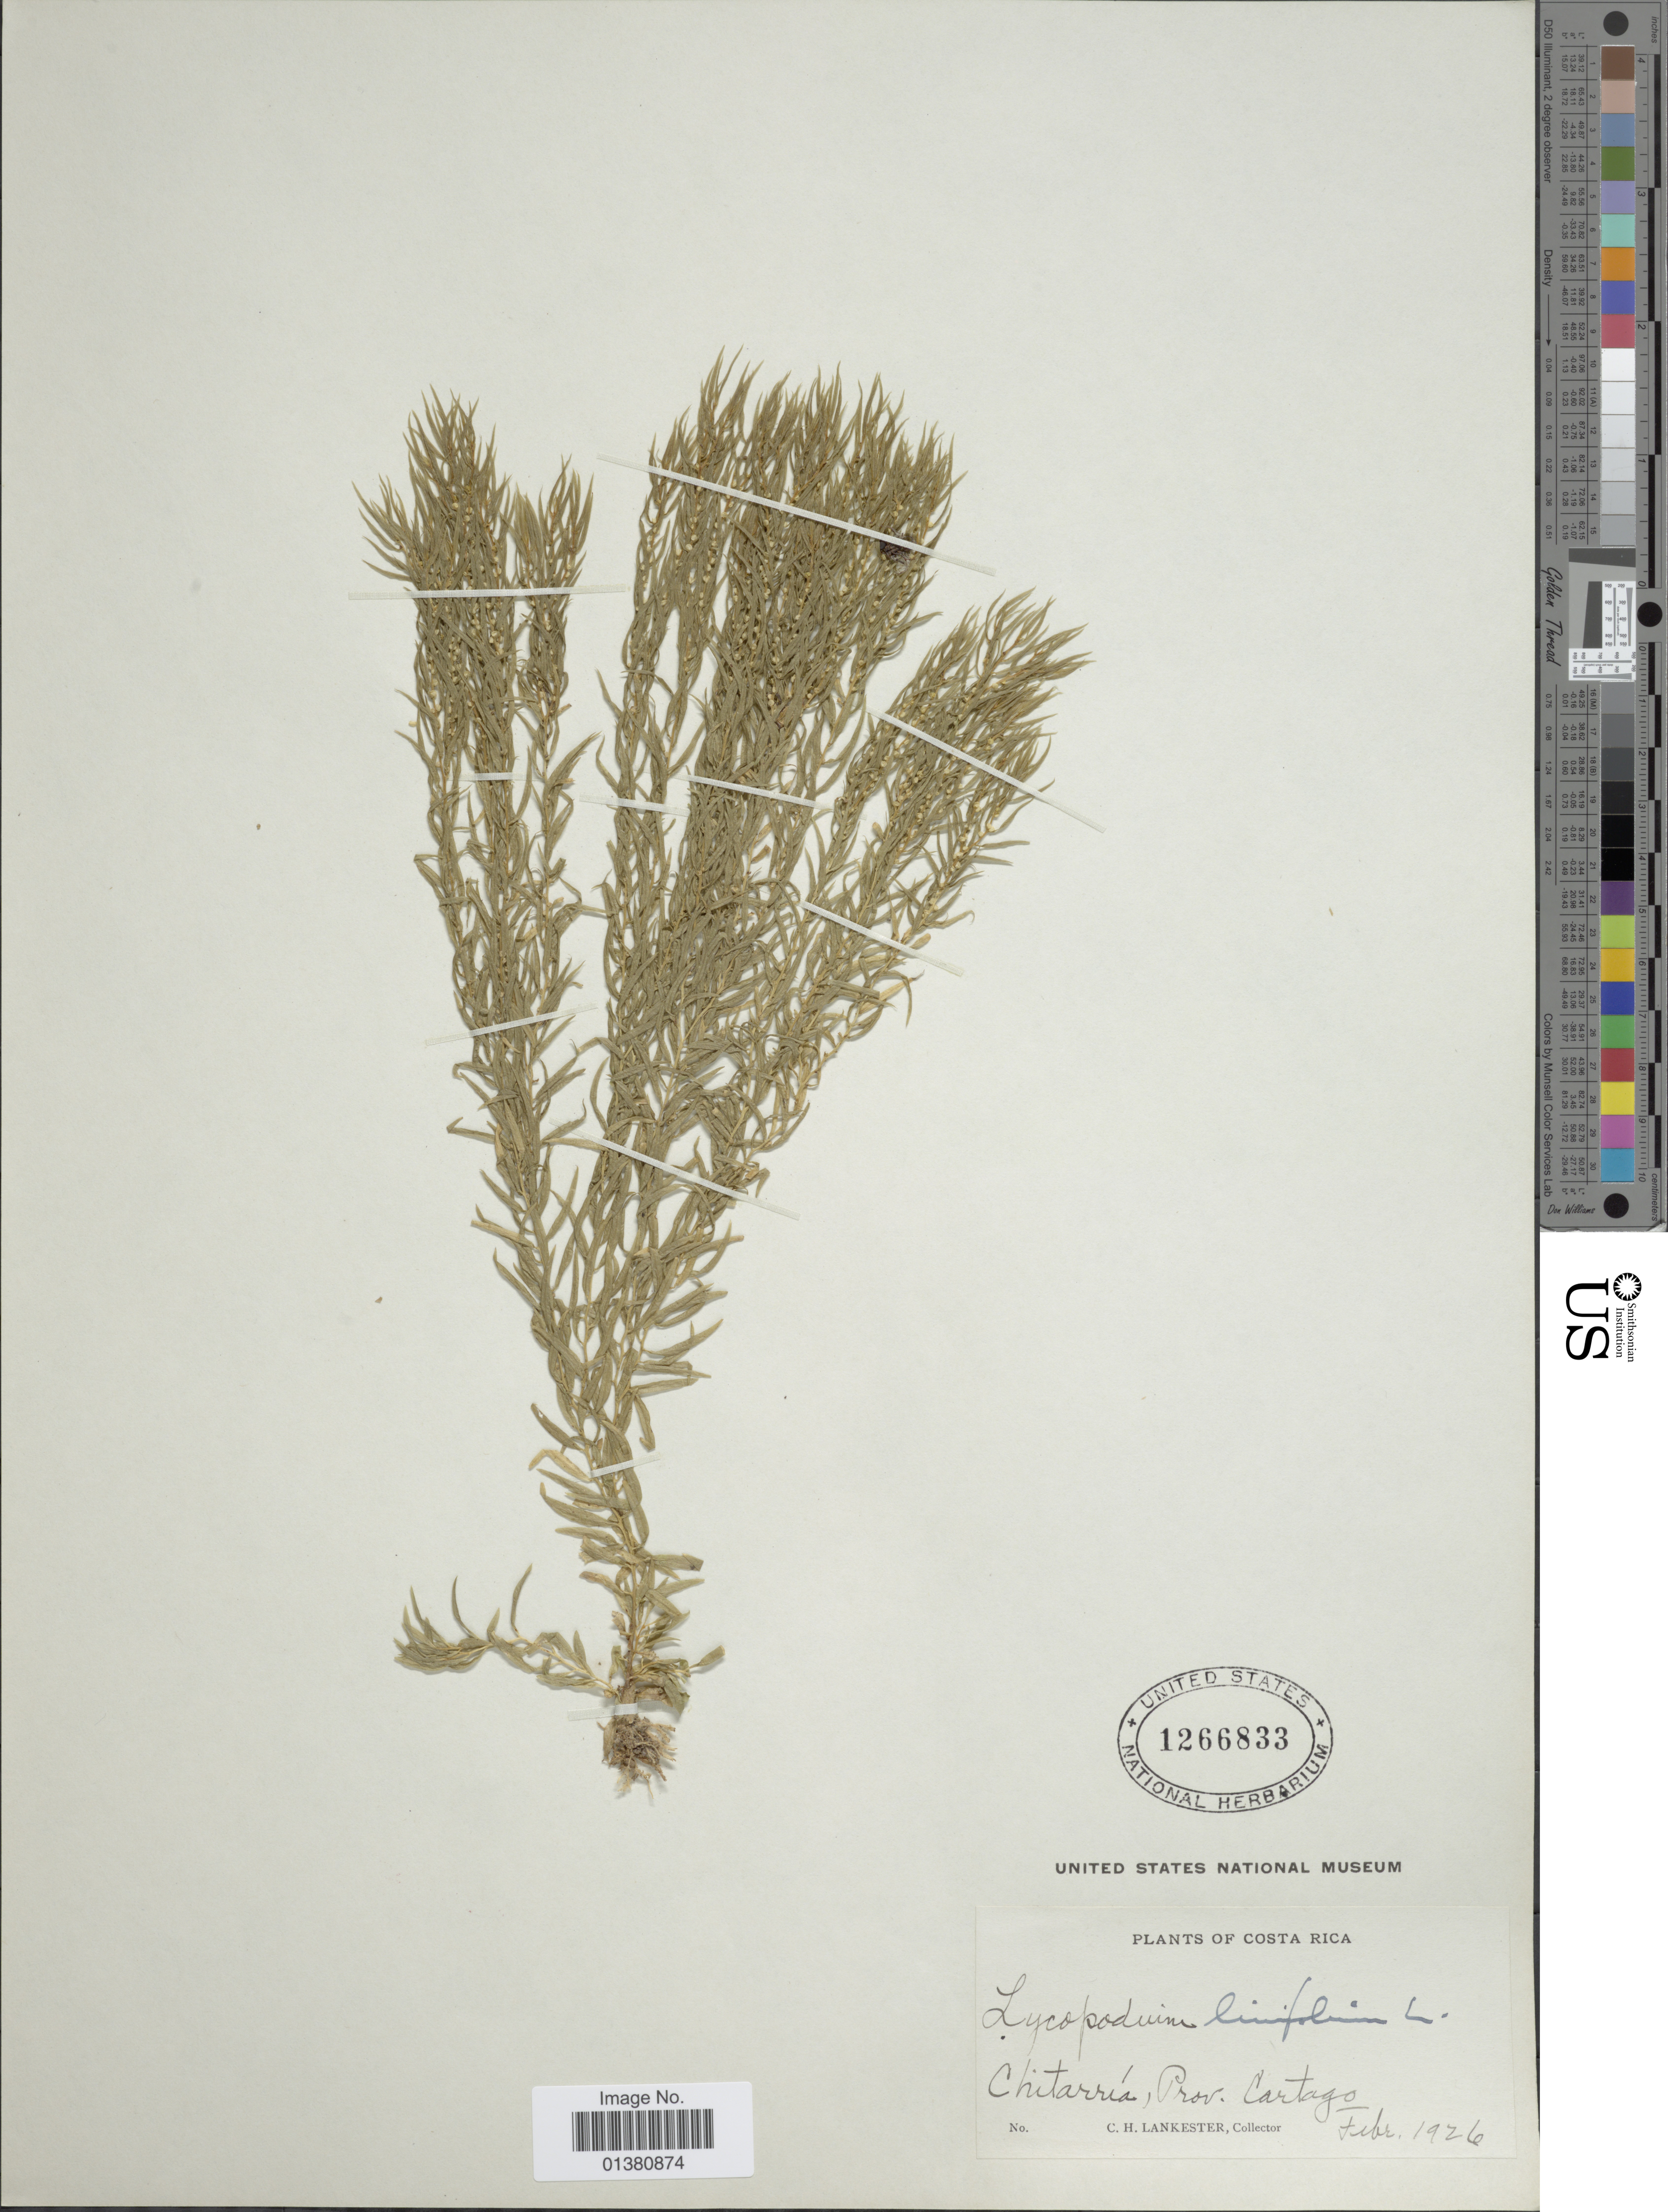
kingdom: Plantae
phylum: Tracheophyta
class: Lycopodiopsida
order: Lycopodiales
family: Lycopodiaceae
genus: Phlegmariurus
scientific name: Phlegmariurus linifolius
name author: (L.) B. Øllg.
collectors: C. H. Lankester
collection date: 1926-02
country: Costa Rica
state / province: Cartago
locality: Chitarría, prov. Cartago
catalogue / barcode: US 1266833